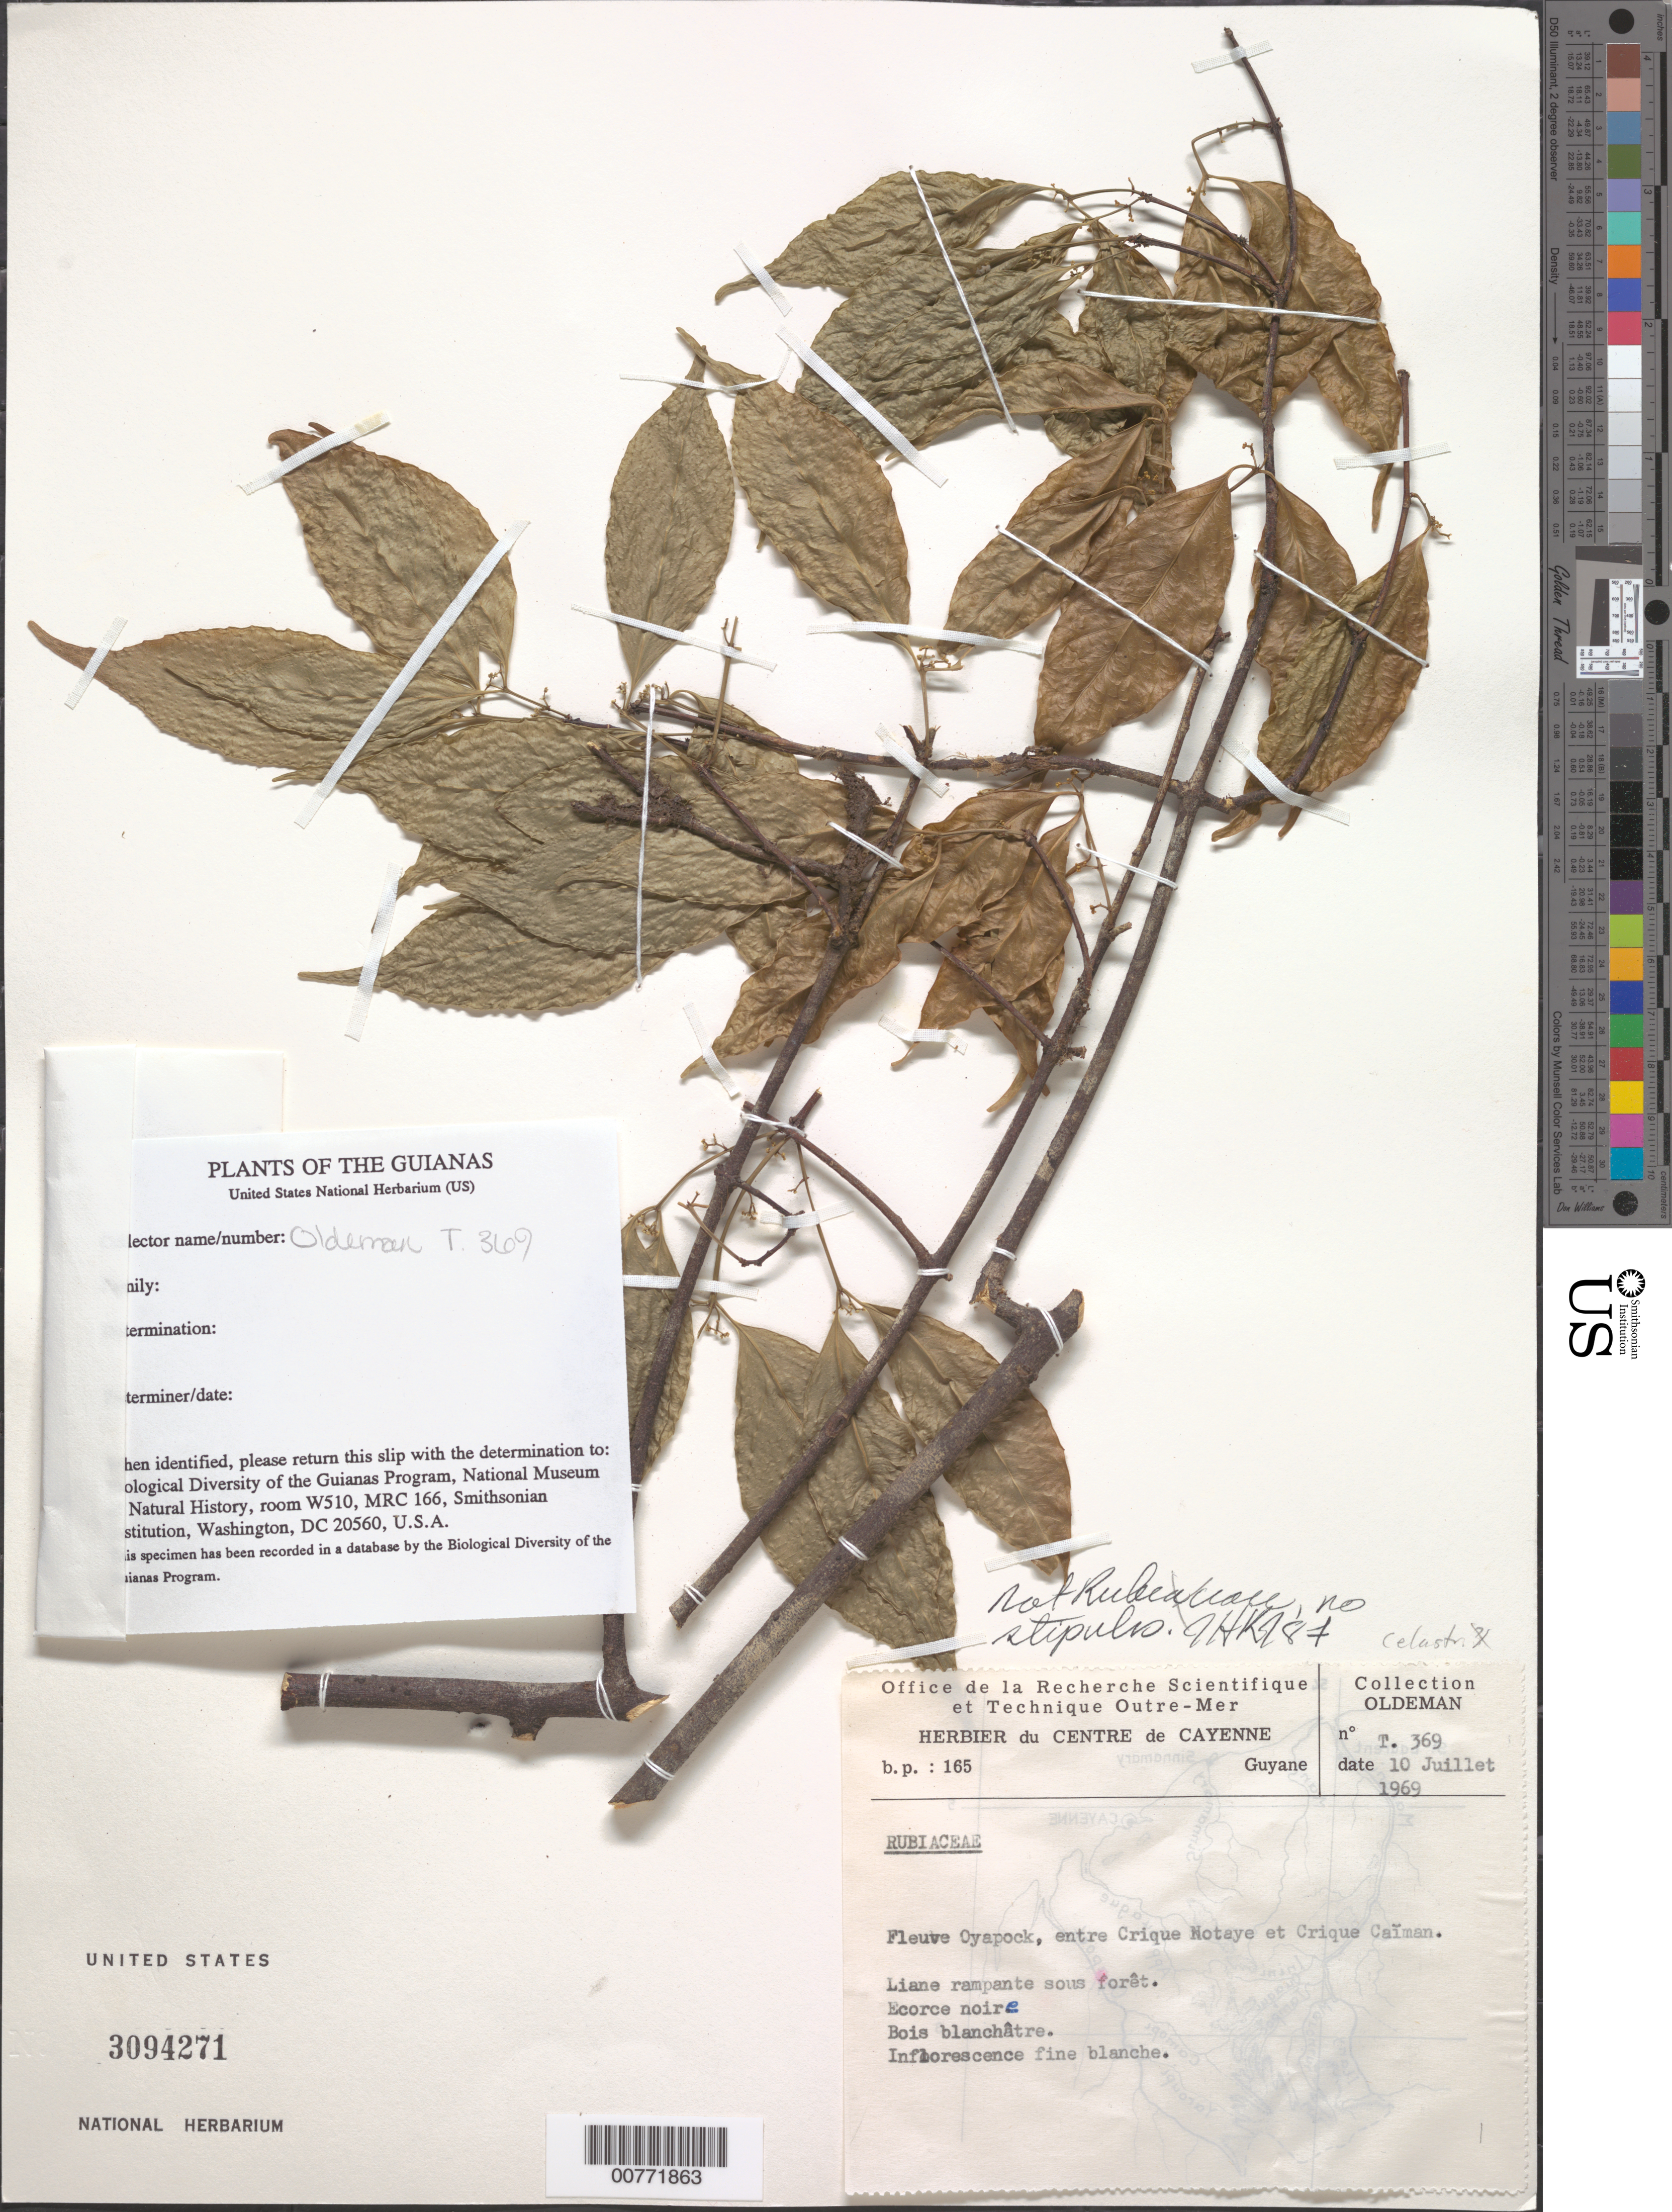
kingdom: Plantae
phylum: Tracheophyta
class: Magnoliopsida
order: Celastrales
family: Celastraceae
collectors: R. Oldeman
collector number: T 369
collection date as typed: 10-Jul-69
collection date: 1969-07-10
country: French Guiana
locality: Fleuve Oyapock, entre Crique Notaye & Crique Caïman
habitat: Forest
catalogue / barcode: US 3094271